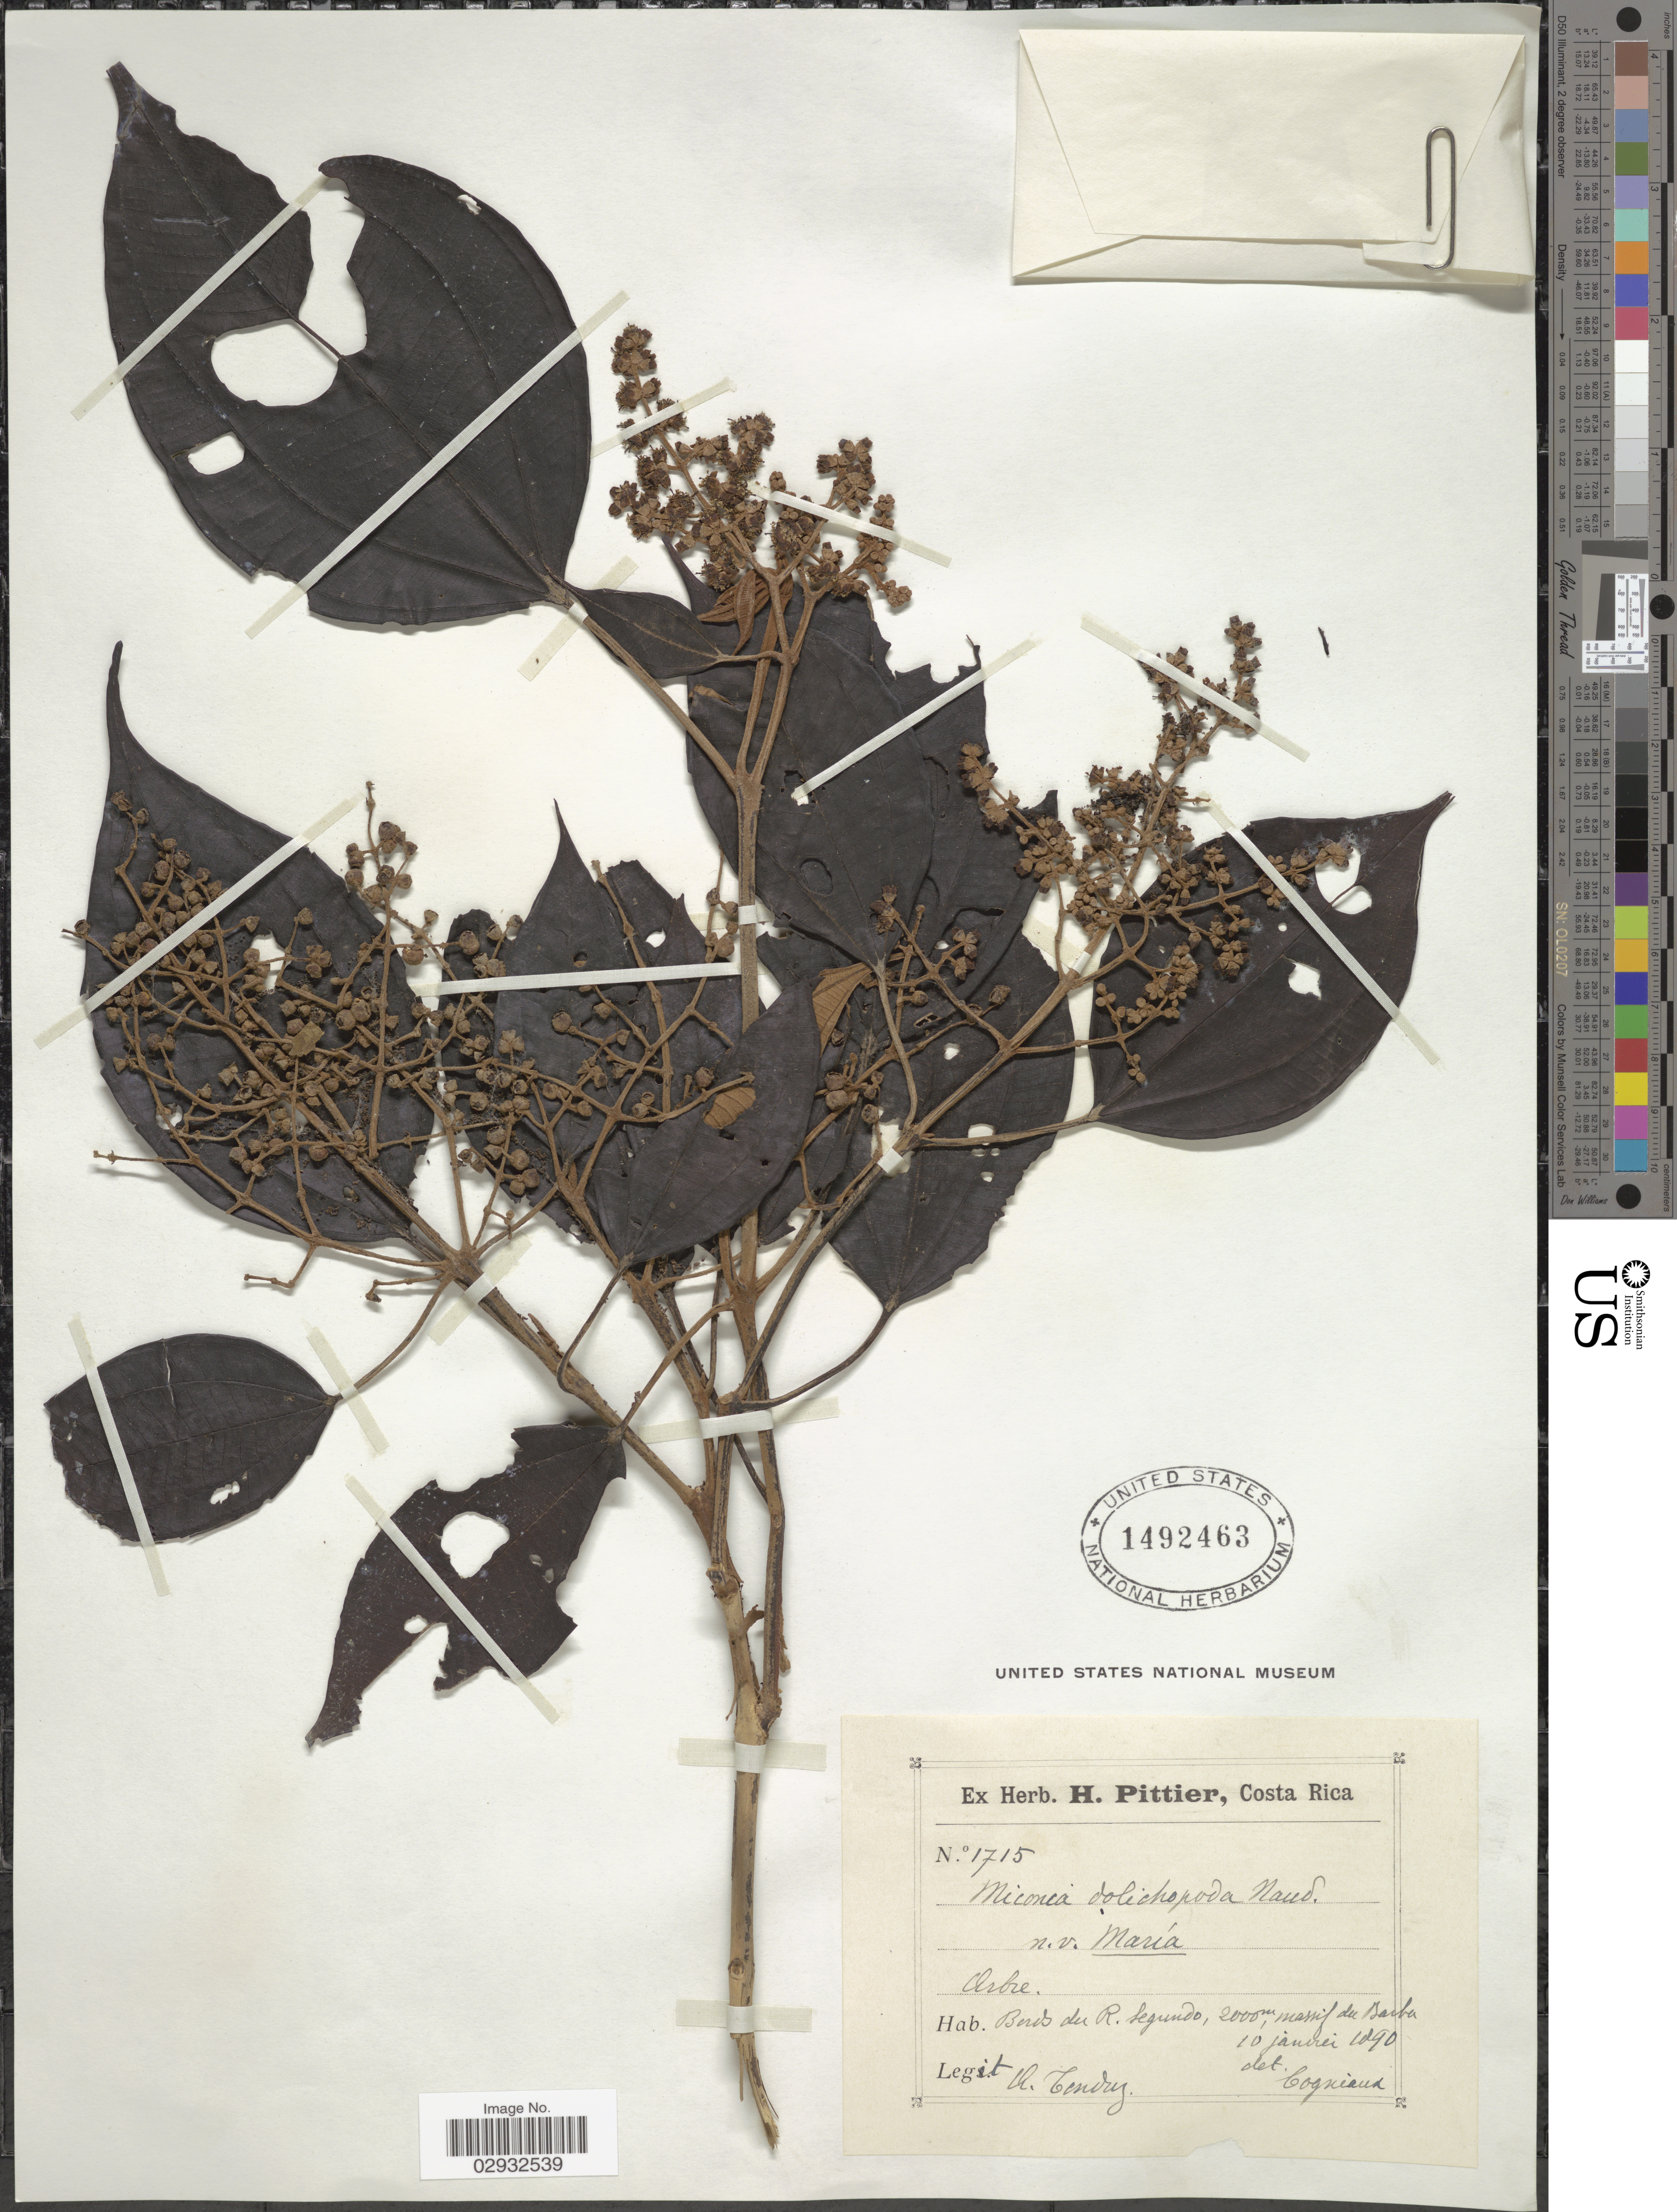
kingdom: Plantae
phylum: Tracheophyta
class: Magnoliopsida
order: Myrtales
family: Melastomataceae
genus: Miconia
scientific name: Miconia dolichopoda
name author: Naudin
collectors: A. Tonduz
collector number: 1715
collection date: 1890-01-10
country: Costa Rica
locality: Bords du R. Segundo, massif du Barba.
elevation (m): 2000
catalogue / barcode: US 1492463